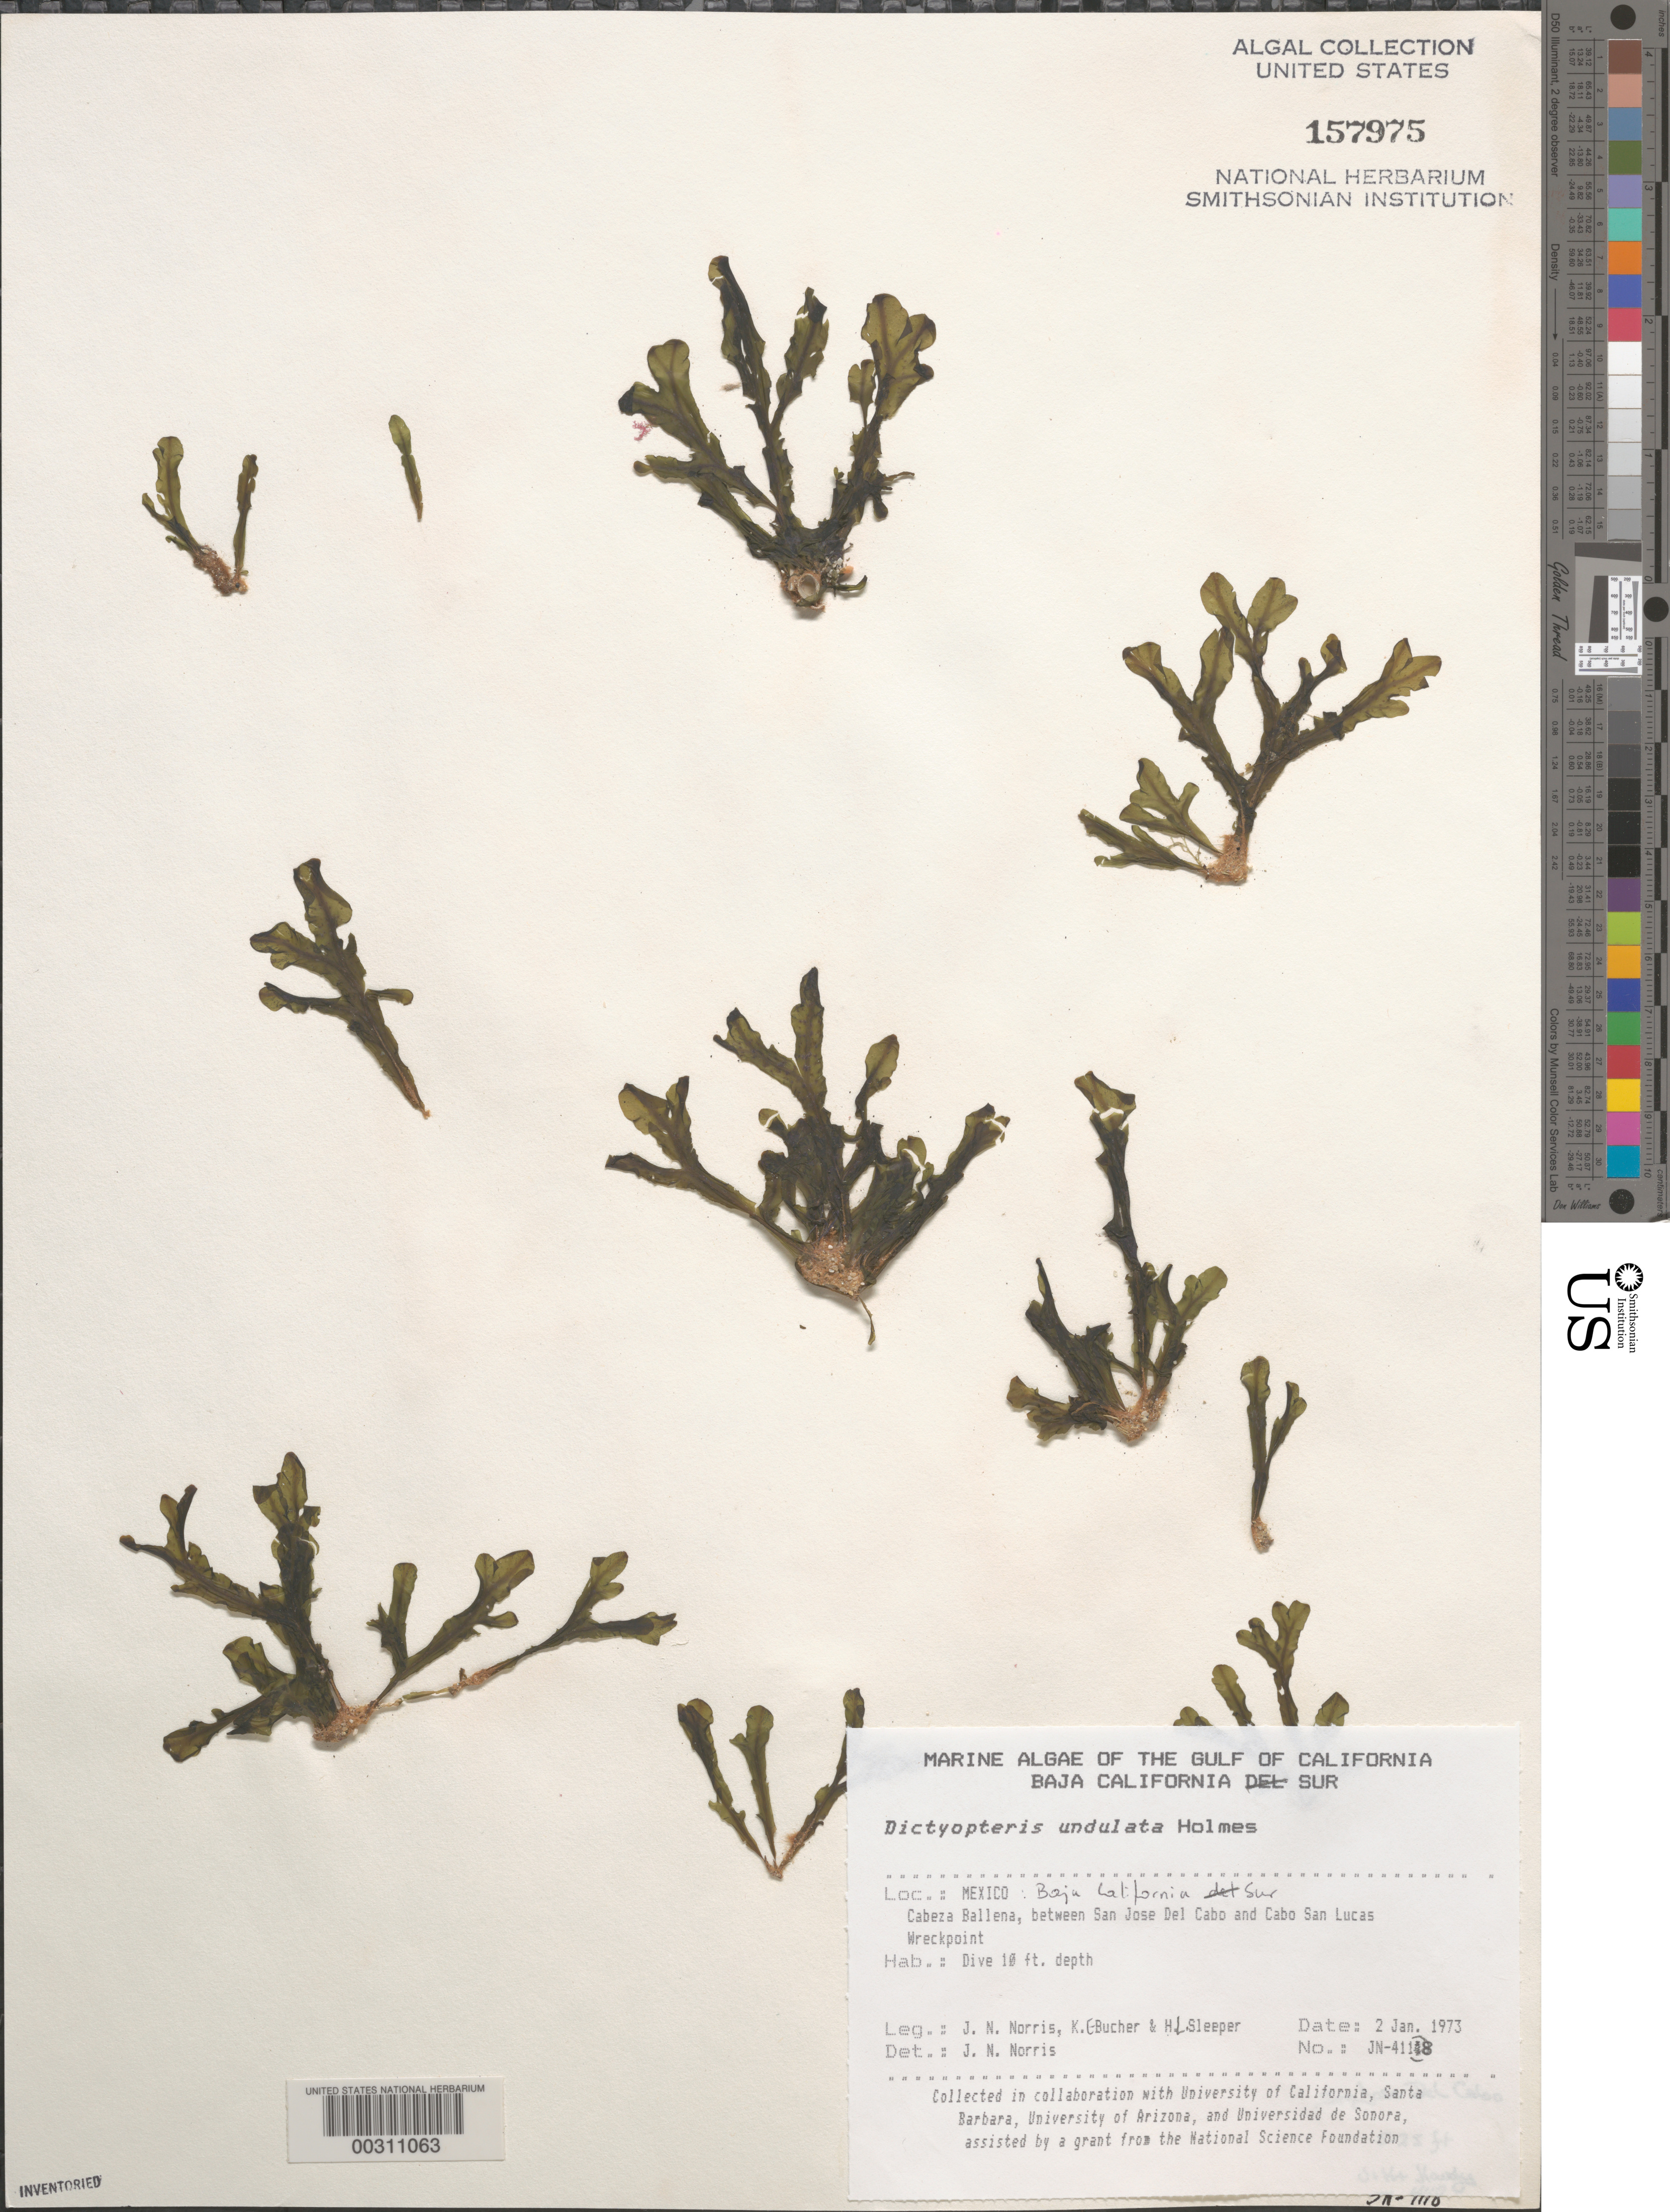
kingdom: Chromista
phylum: Ochrophyta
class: Phaeophyceae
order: Dictyotales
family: Dictyotaceae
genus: Dictyopteris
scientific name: Dictyopteris undulata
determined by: Norris, James N.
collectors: J. N. Norris, K. E. Bucher & H. Sleeper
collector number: JN-4118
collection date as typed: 02 Jan 1973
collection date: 1973-01-02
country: Mexico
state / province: Baja California Sur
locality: Cabeza Ballena between San Jose del Cabo and Cabo San Lucas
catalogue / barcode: US 157975